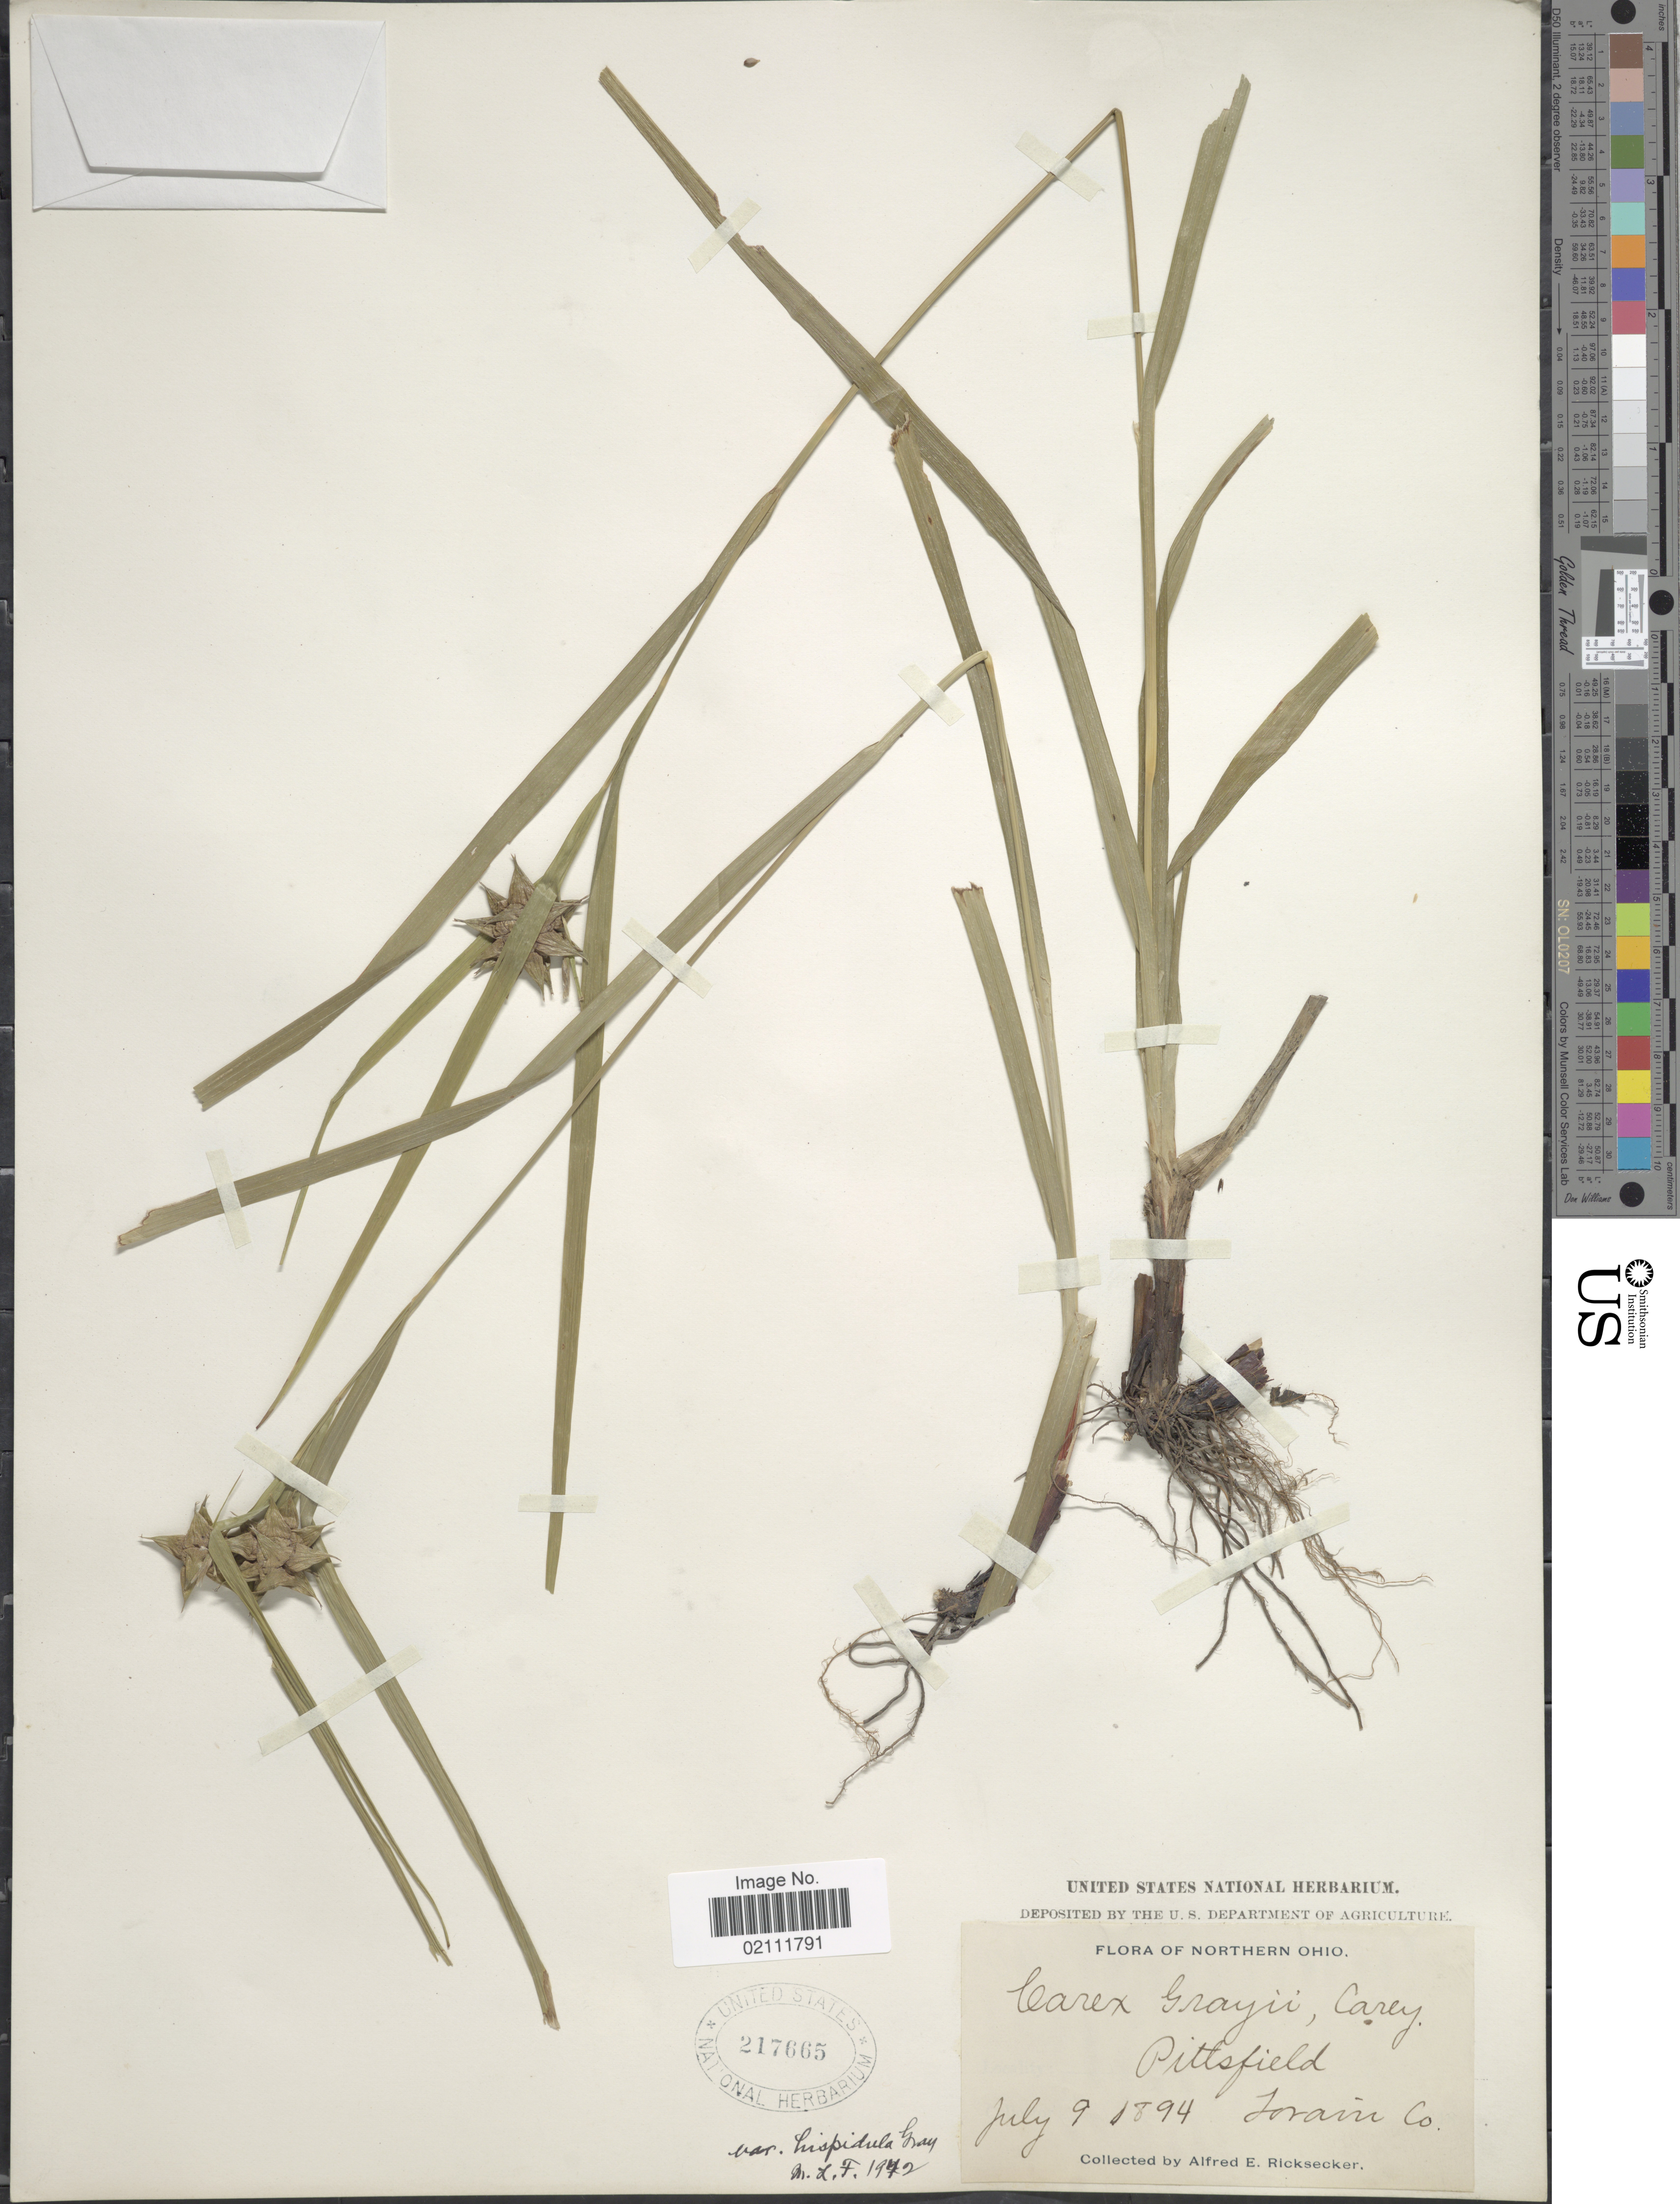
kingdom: Plantae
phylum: Tracheophyta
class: Liliopsida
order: Poales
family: Cyperaceae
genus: Carex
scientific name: Carex grayi var. hispidula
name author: A. Gray ex L.H. Bailey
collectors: A. E. Ricksecker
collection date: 1894-07-09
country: United States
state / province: Ohio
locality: Northern Ohio, Pittsfield, Lorain Co.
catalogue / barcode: US 217665